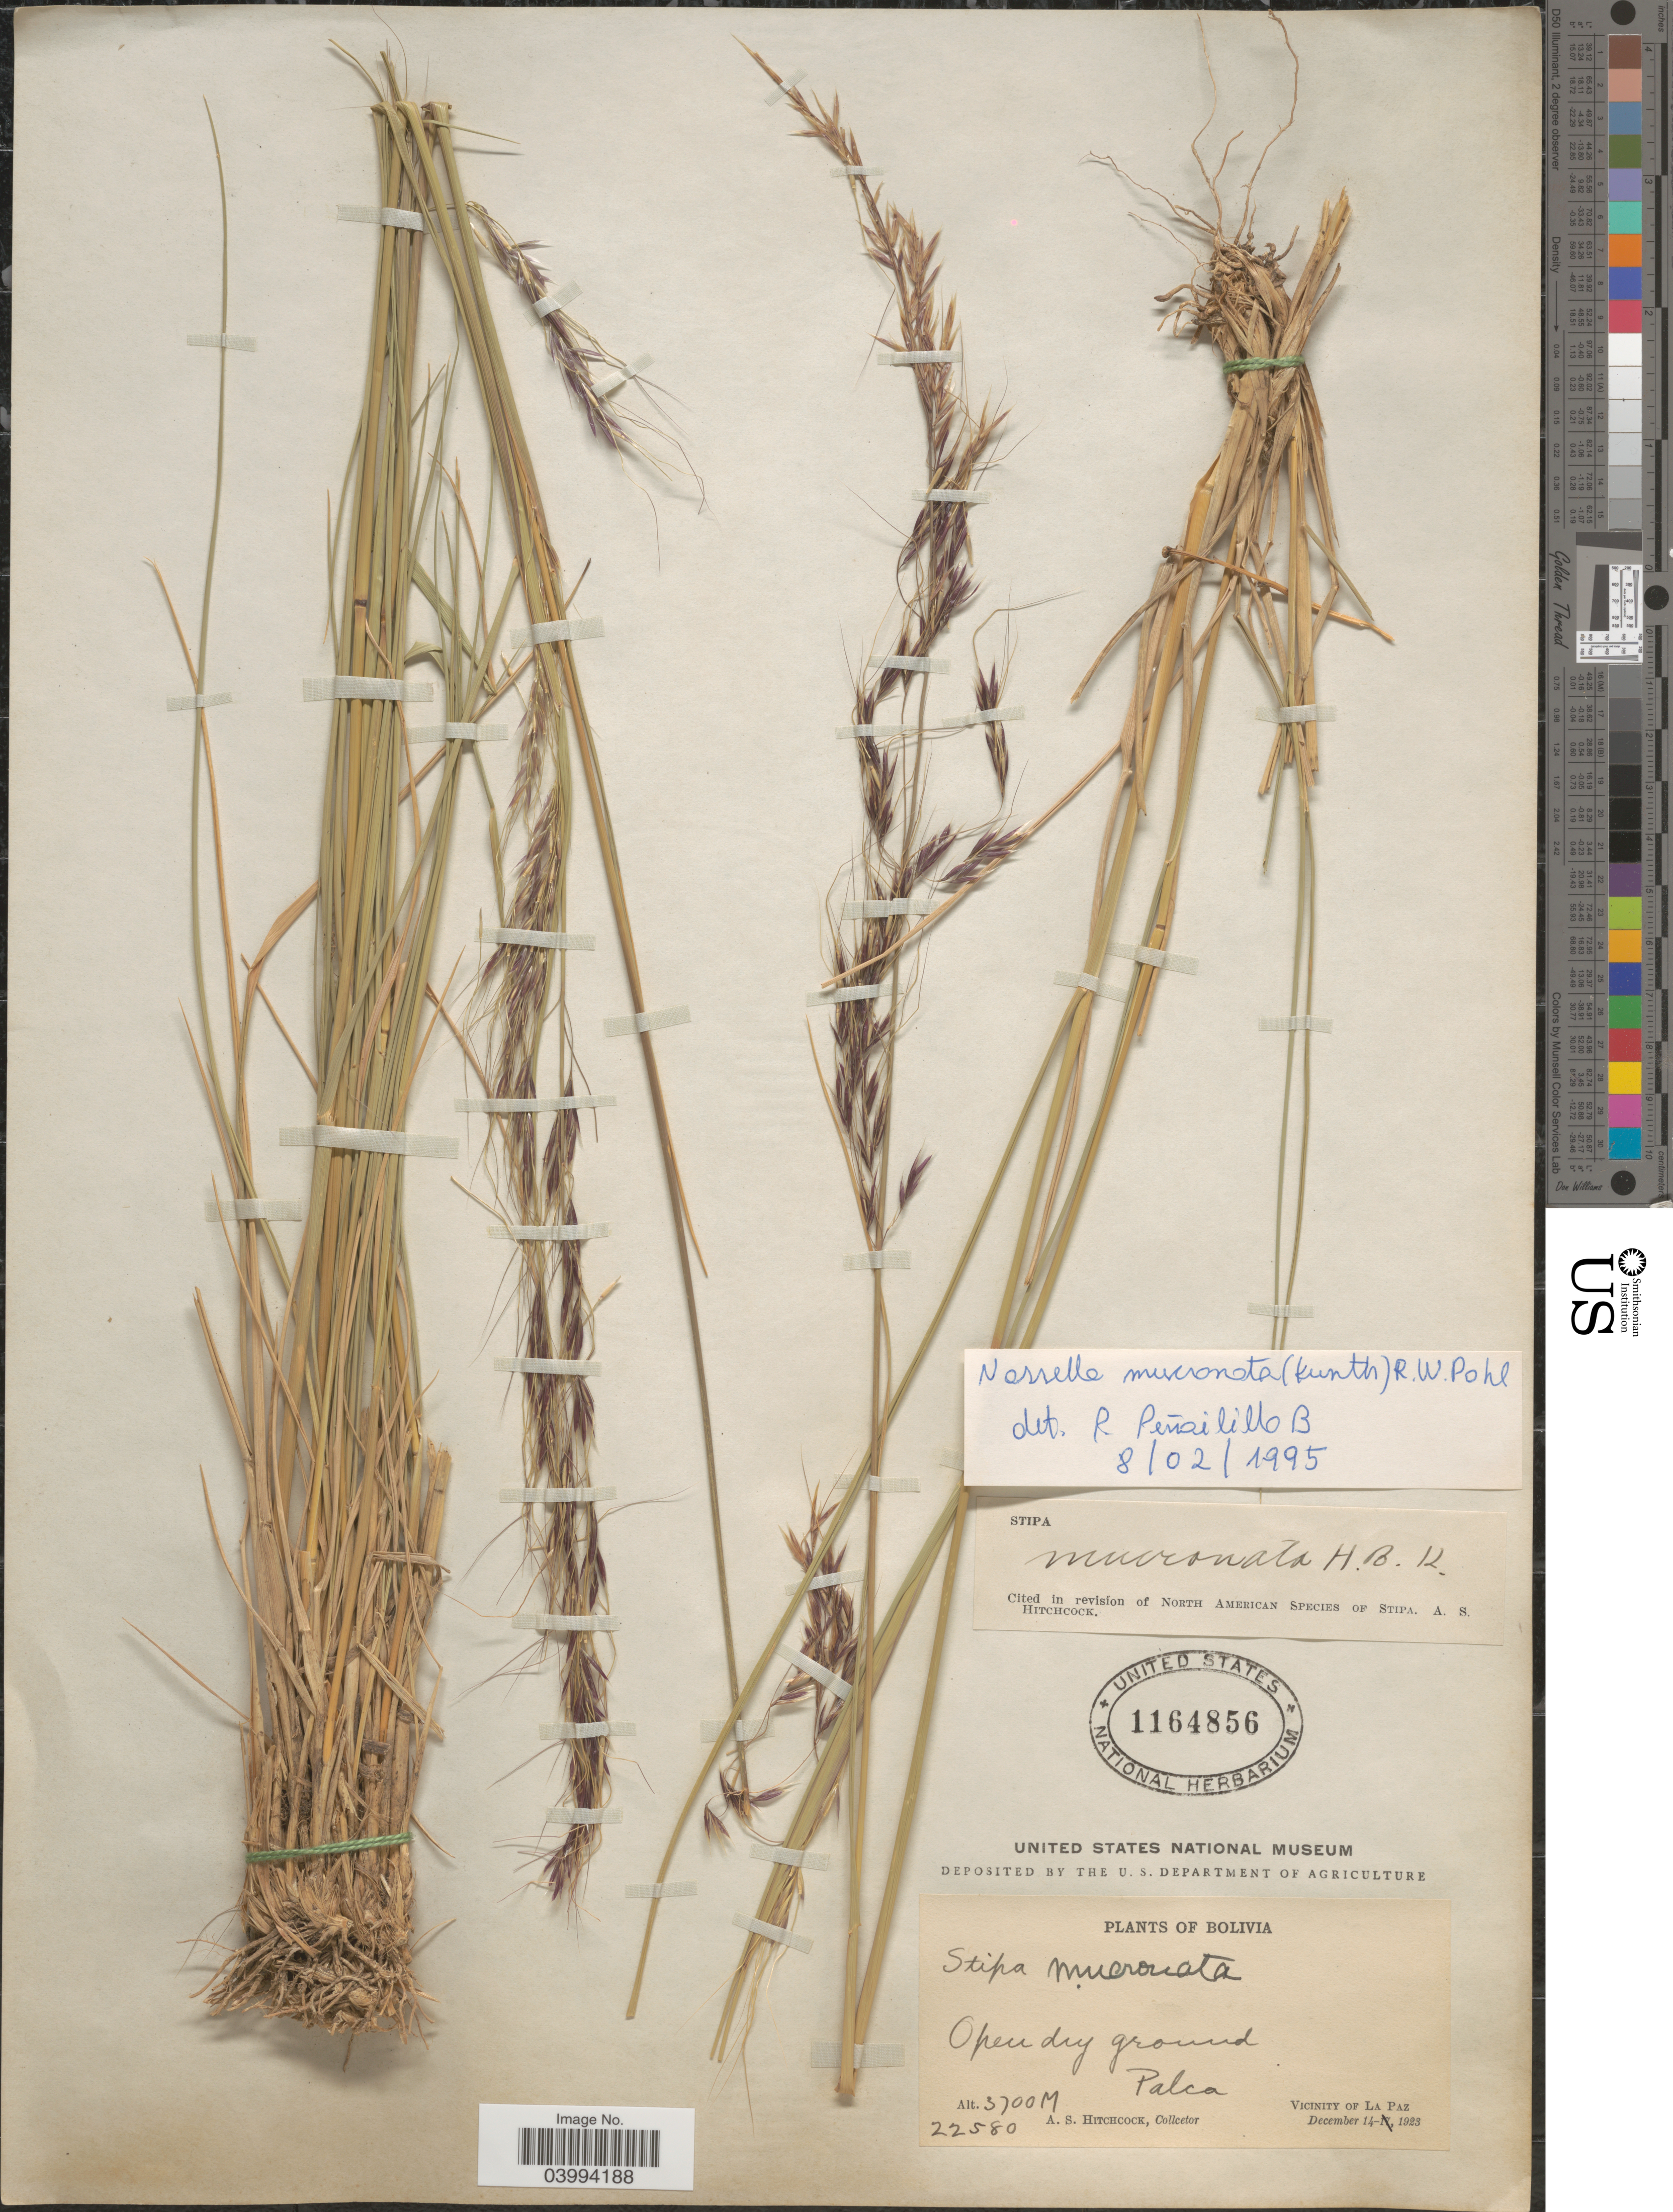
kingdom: Plantae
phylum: Tracheophyta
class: Liliopsida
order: Poales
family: Poaceae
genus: Nassella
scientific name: Nassella mucronata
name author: (Kunth) R.W. Pohl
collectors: A. S. Hitchcock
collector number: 22580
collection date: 1923-12-14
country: Bolivia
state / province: La Paz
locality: Palca. Vicinity of La Paz.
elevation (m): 3700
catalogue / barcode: US 1164856